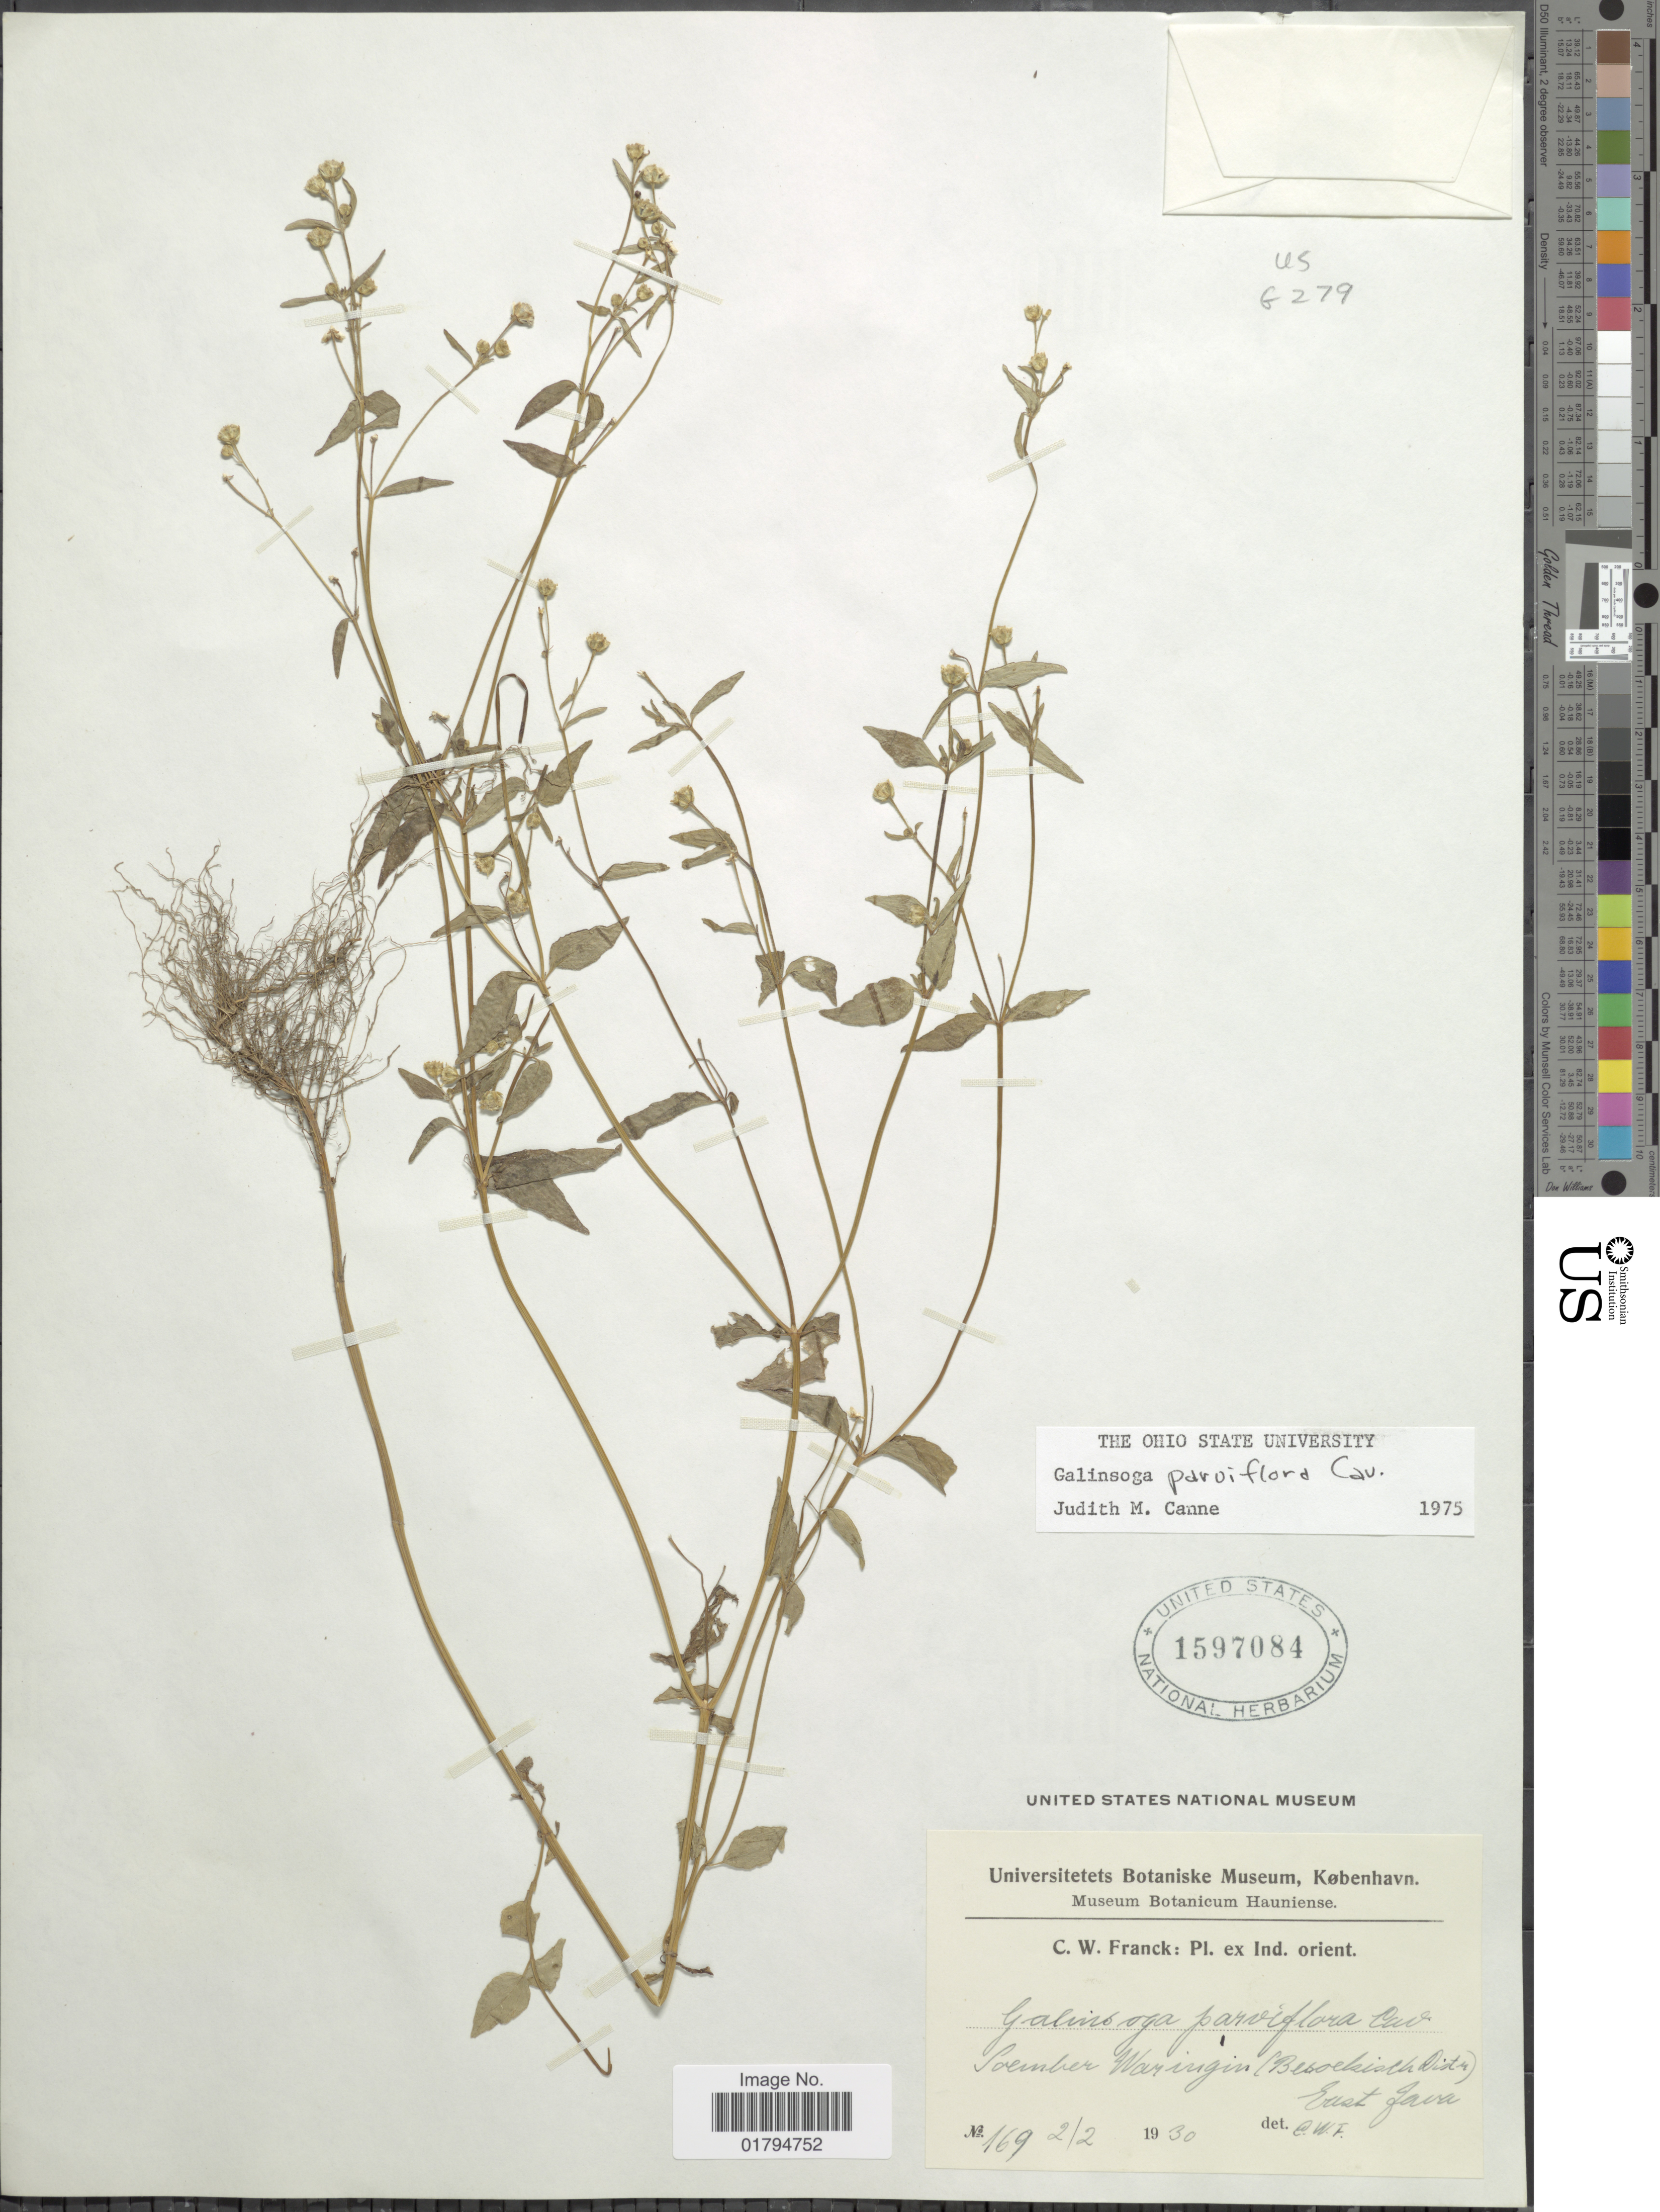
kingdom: Plantae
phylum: Tracheophyta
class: Magnoliopsida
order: Asterales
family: Asteraceae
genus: Galinsoga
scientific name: Galinsoga parviflora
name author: Cav.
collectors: C. Franck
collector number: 169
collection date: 1930-02-02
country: Indonesia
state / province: Java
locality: Soender Waringin (Besoekidth Rita) East Java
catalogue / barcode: US 1597084